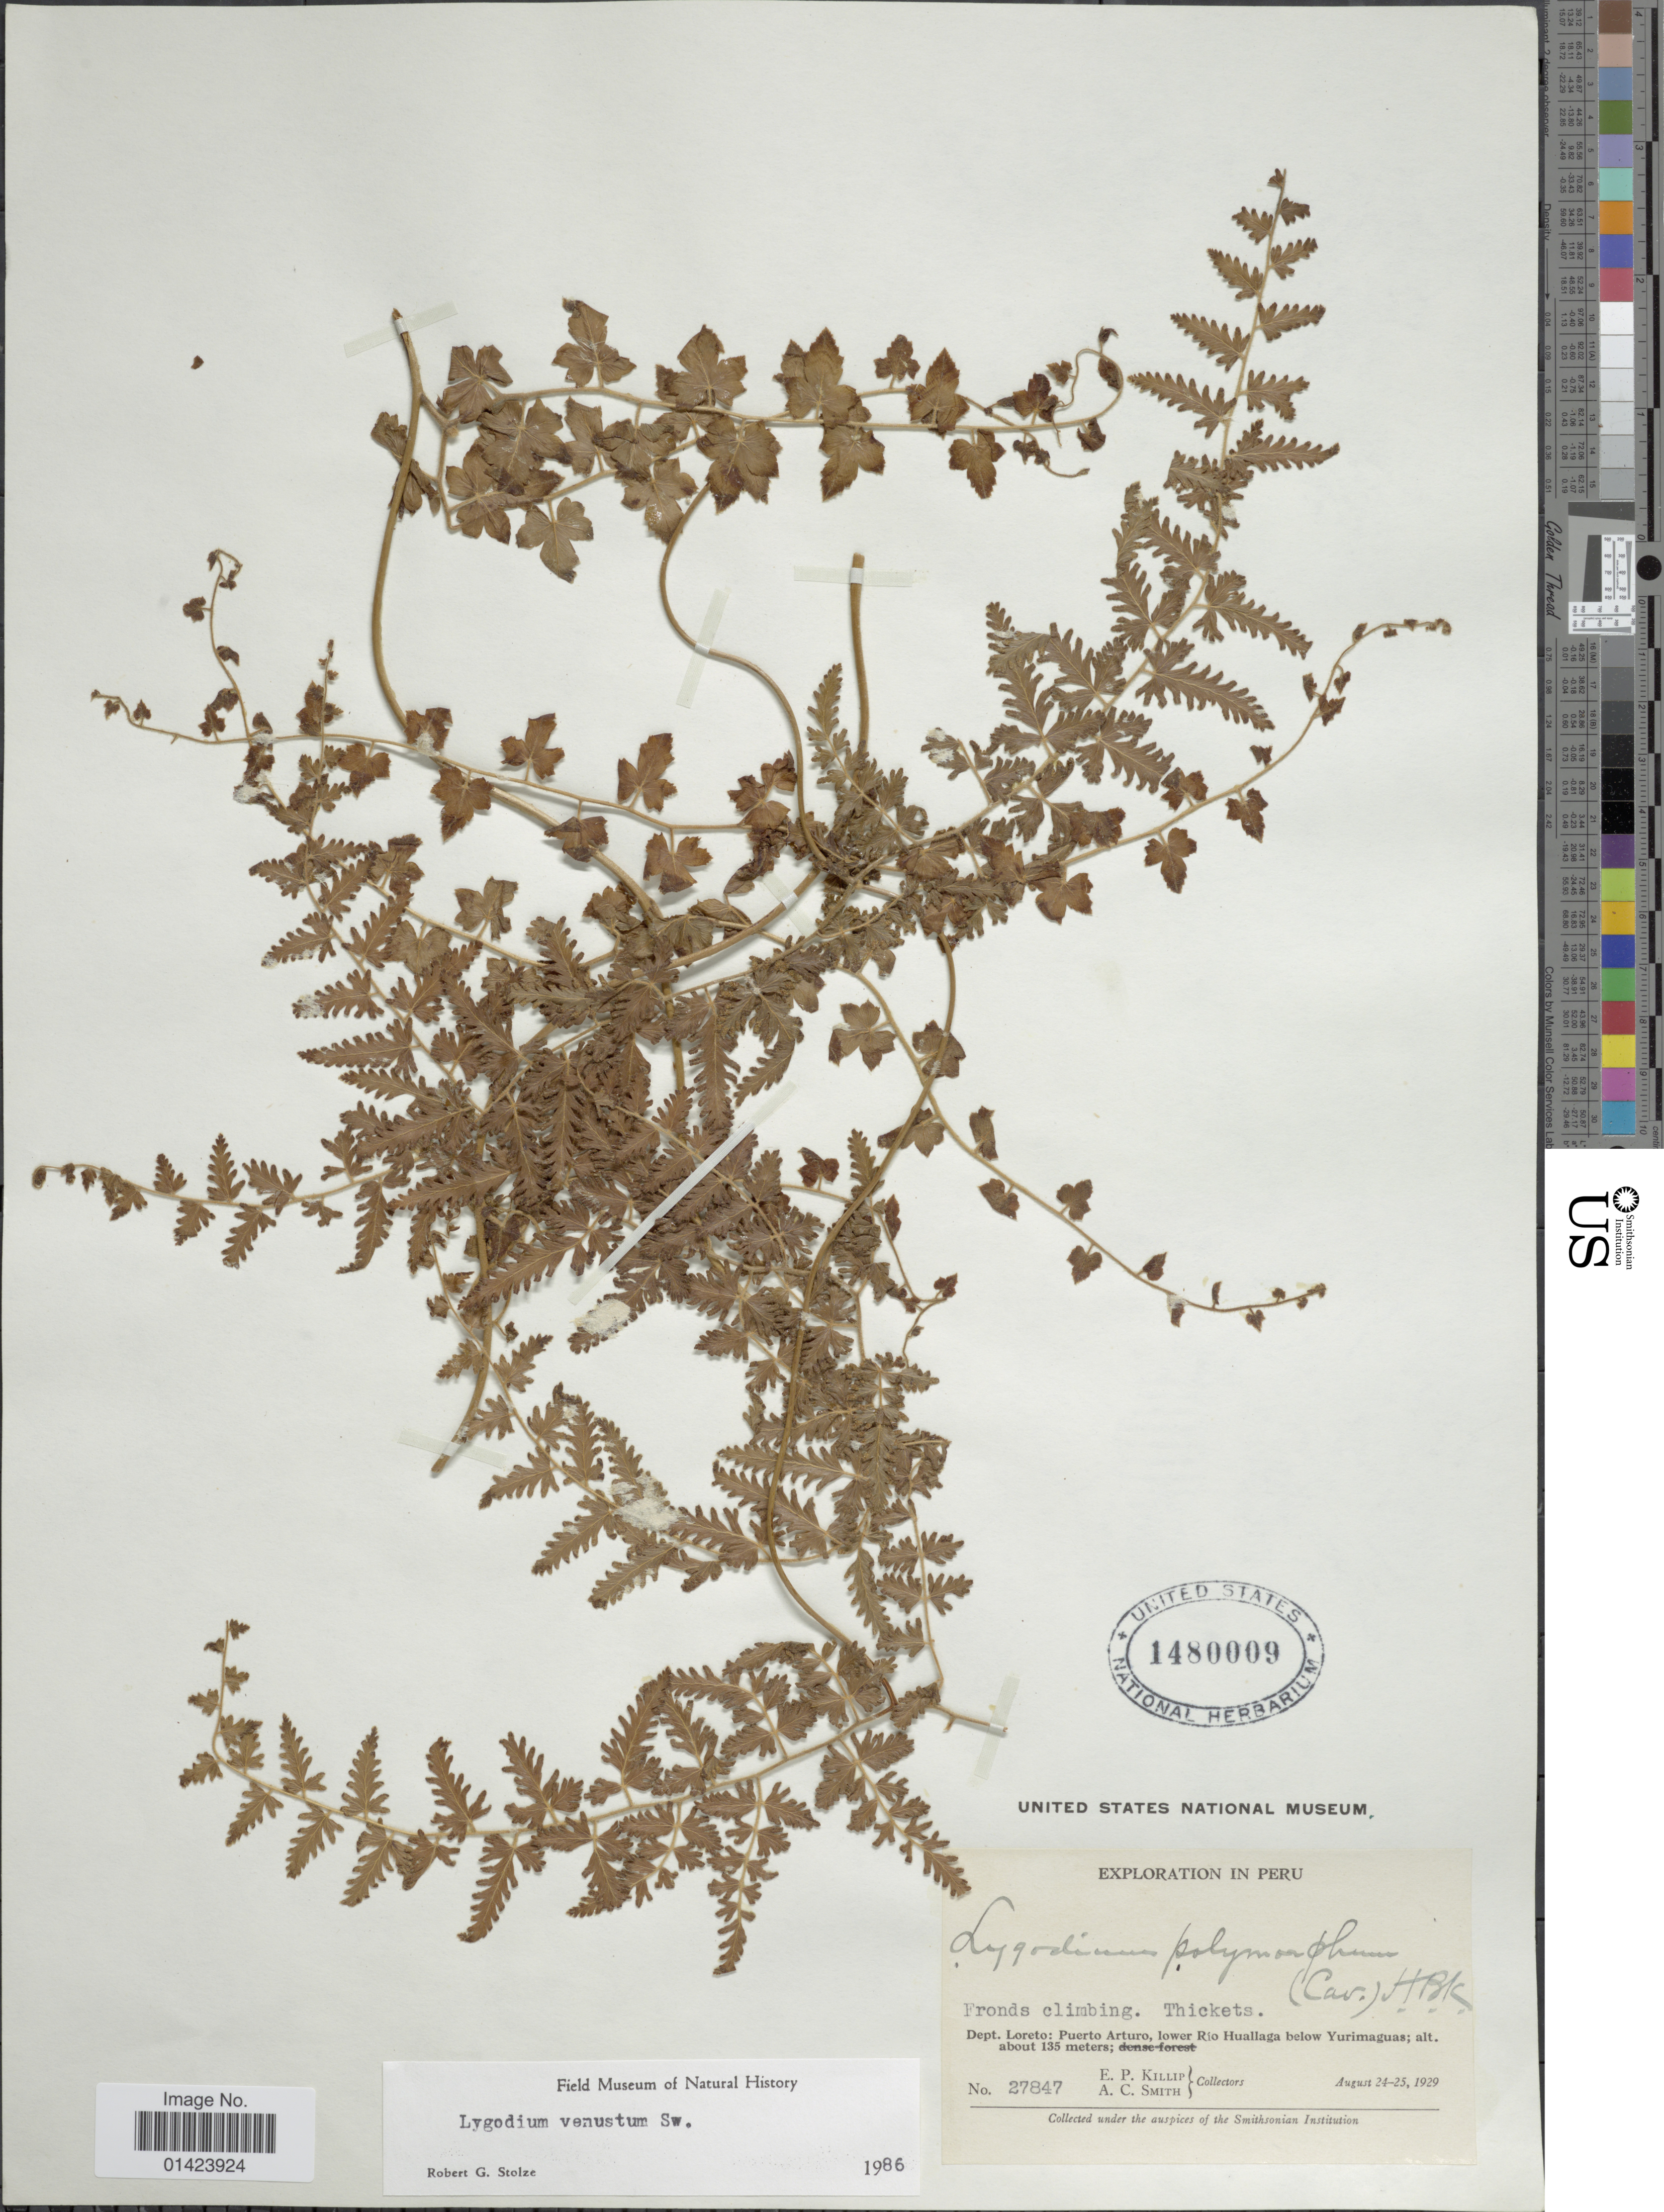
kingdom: Plantae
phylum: Tracheophyta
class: Polypodiopsida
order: Schizaeales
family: Lygodiaceae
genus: Lygodium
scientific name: Lygodium venustum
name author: Sw.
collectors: E. P. Killip & A. C. Smith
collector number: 27847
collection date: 1929-08-24/1929-08-25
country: Peru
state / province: Loreto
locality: Depto Loreto: Puerto Arturo, lower Rio Huallaga below Yurimaguas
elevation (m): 135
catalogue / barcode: US 1480009